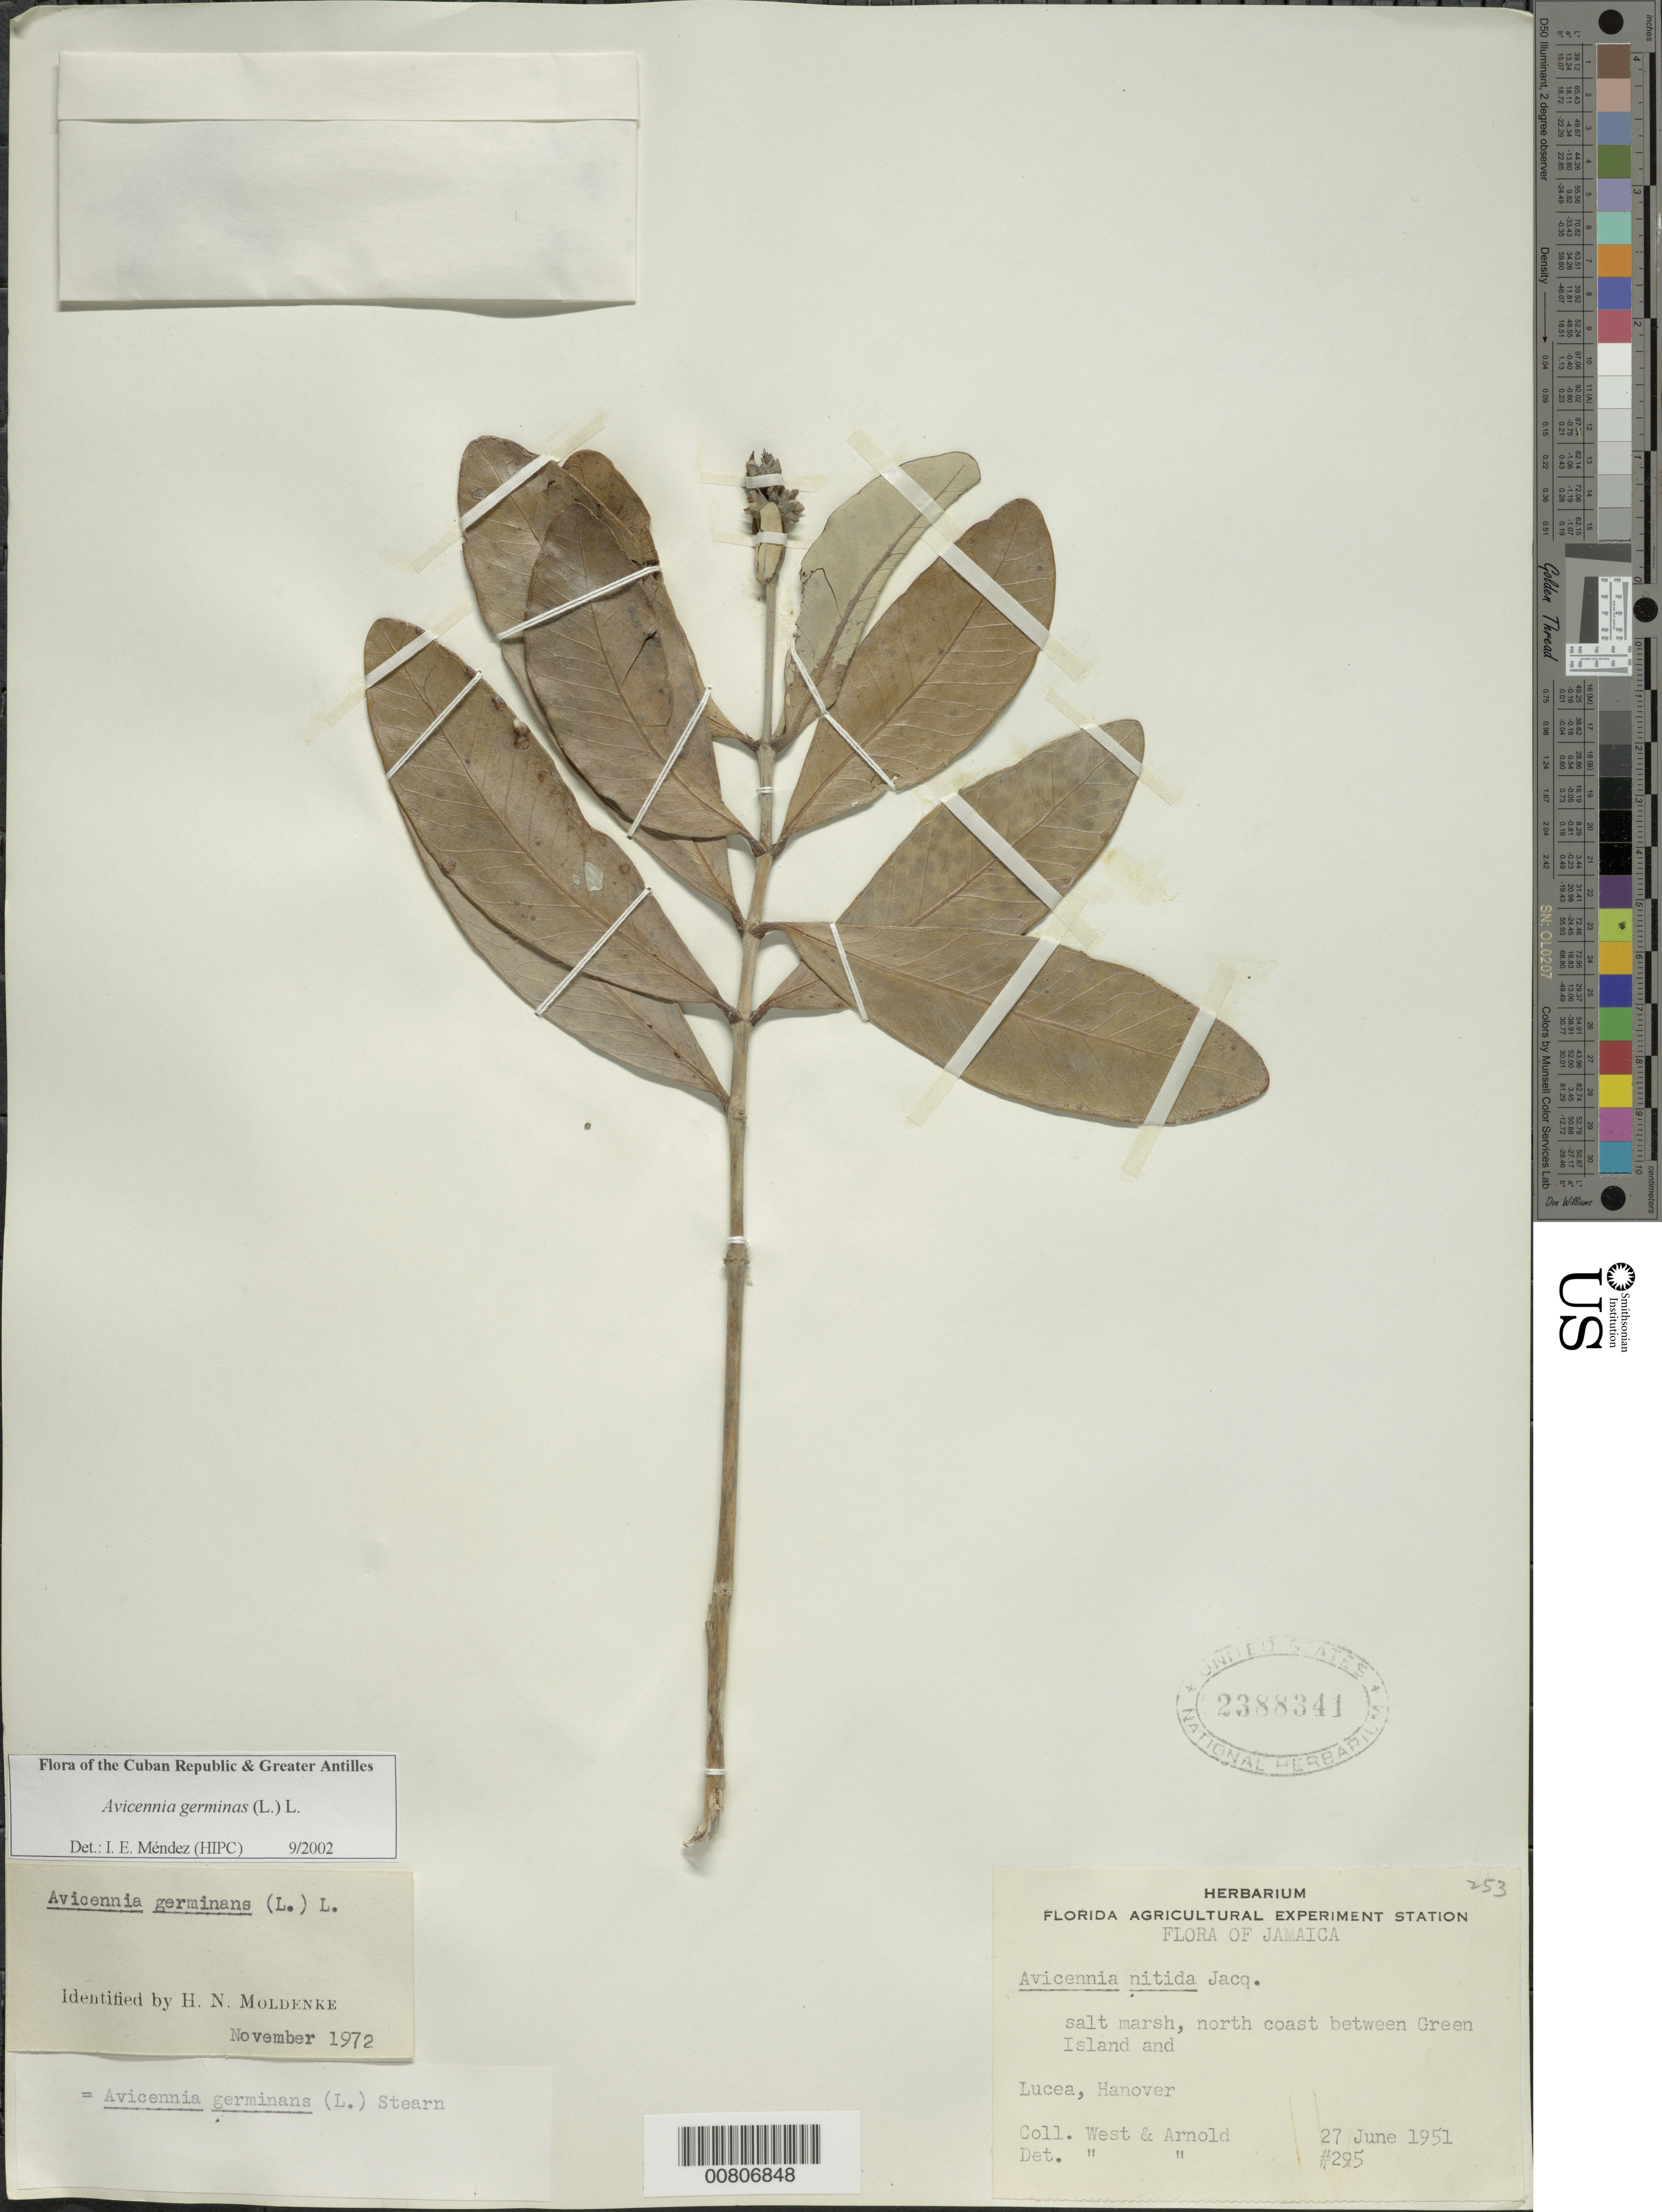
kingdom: Plantae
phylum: Tracheophyta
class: Magnoliopsida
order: Lamiales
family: Acanthaceae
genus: Avicennia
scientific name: Avicennia germinans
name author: (L.) L.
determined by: Méndez, Isidro E., (HIPC)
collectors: E. West & L. E. Arnold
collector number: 295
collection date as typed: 27 Jun 1951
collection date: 1951-06-27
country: Jamaica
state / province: Hanover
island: Jamaica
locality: Green Island to Lucea, N coast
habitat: Salt marsh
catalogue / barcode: US 2388341